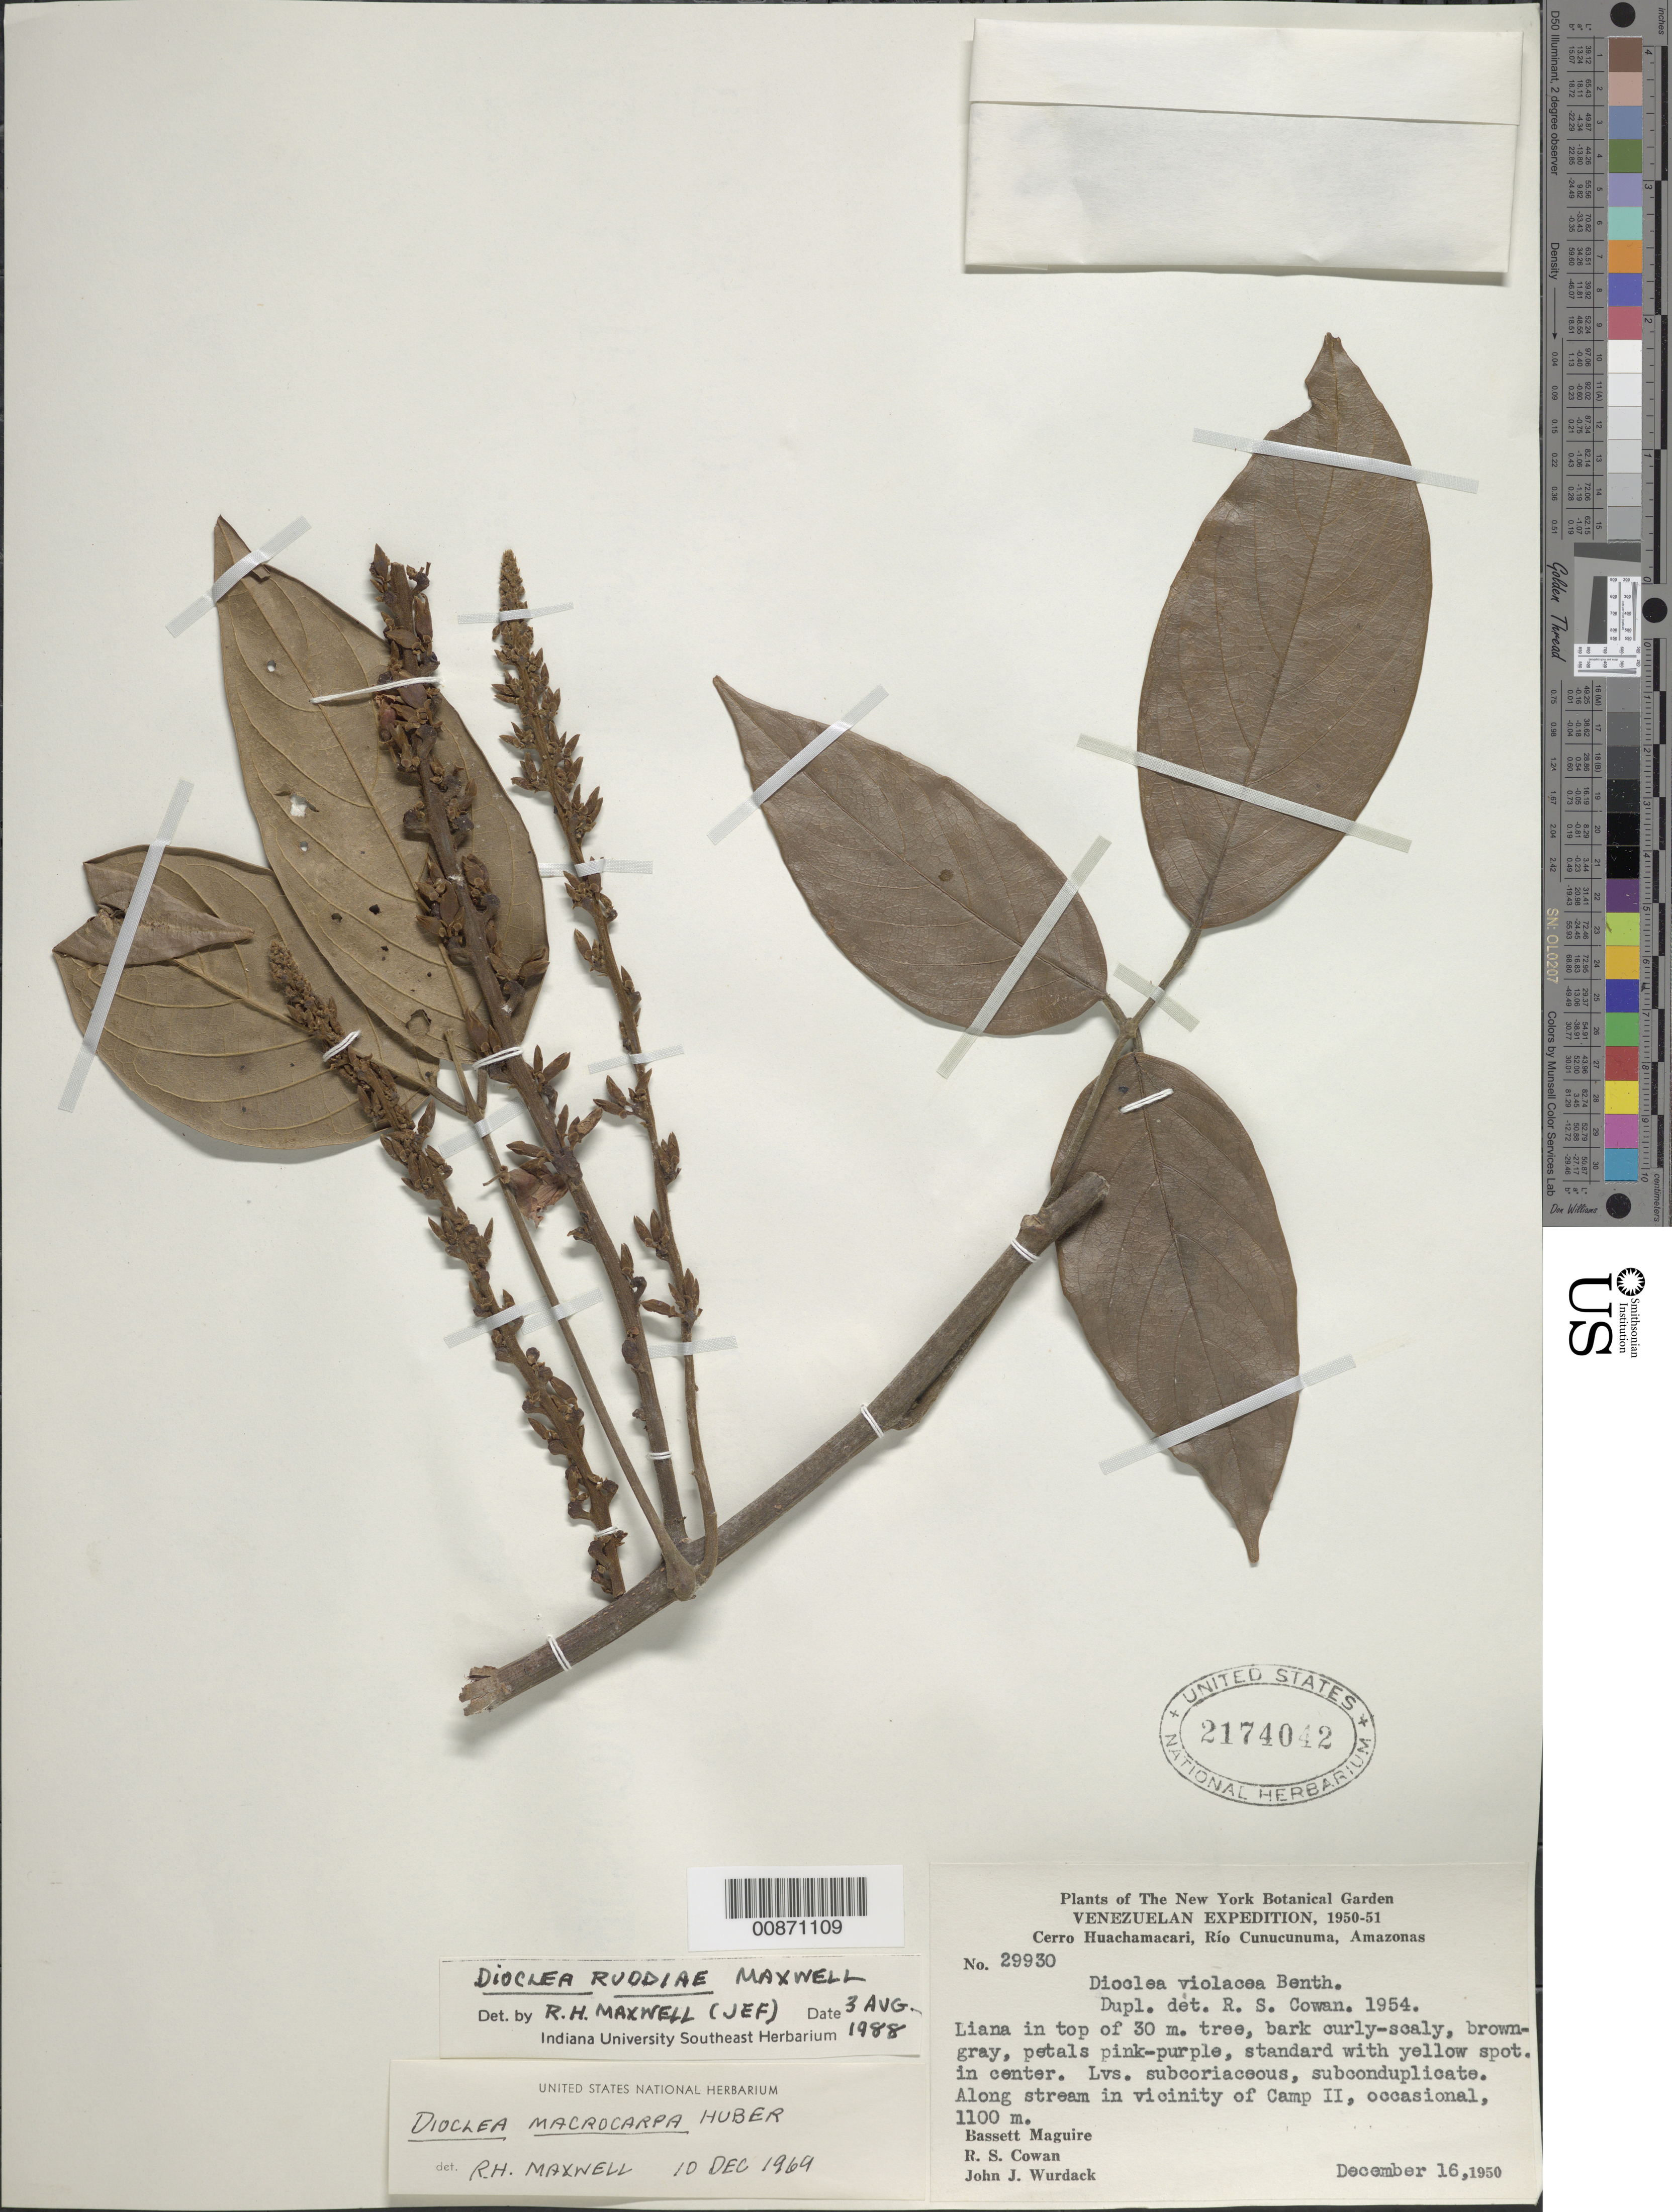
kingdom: Plantae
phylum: Tracheophyta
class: Magnoliopsida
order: Fabales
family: Fabaceae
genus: Macropsychanthus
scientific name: Macropsychanthus ruddiae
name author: (R.H. Maxwell) L.P. Queiroz & Snak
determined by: Strong, Mark T., (BOT), Smithsonian Institution - National Museum of Natural History (UNITED STATES)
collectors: B. Maguire, R. S. Cowan & J. J. Wurdack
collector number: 29930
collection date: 1950-12-16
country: Venezuela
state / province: Amazonas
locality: Cerro Huachamacari, Río Cunucunuma, Along stream in vicinity of Camp II, occasional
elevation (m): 1100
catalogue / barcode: US 2174042